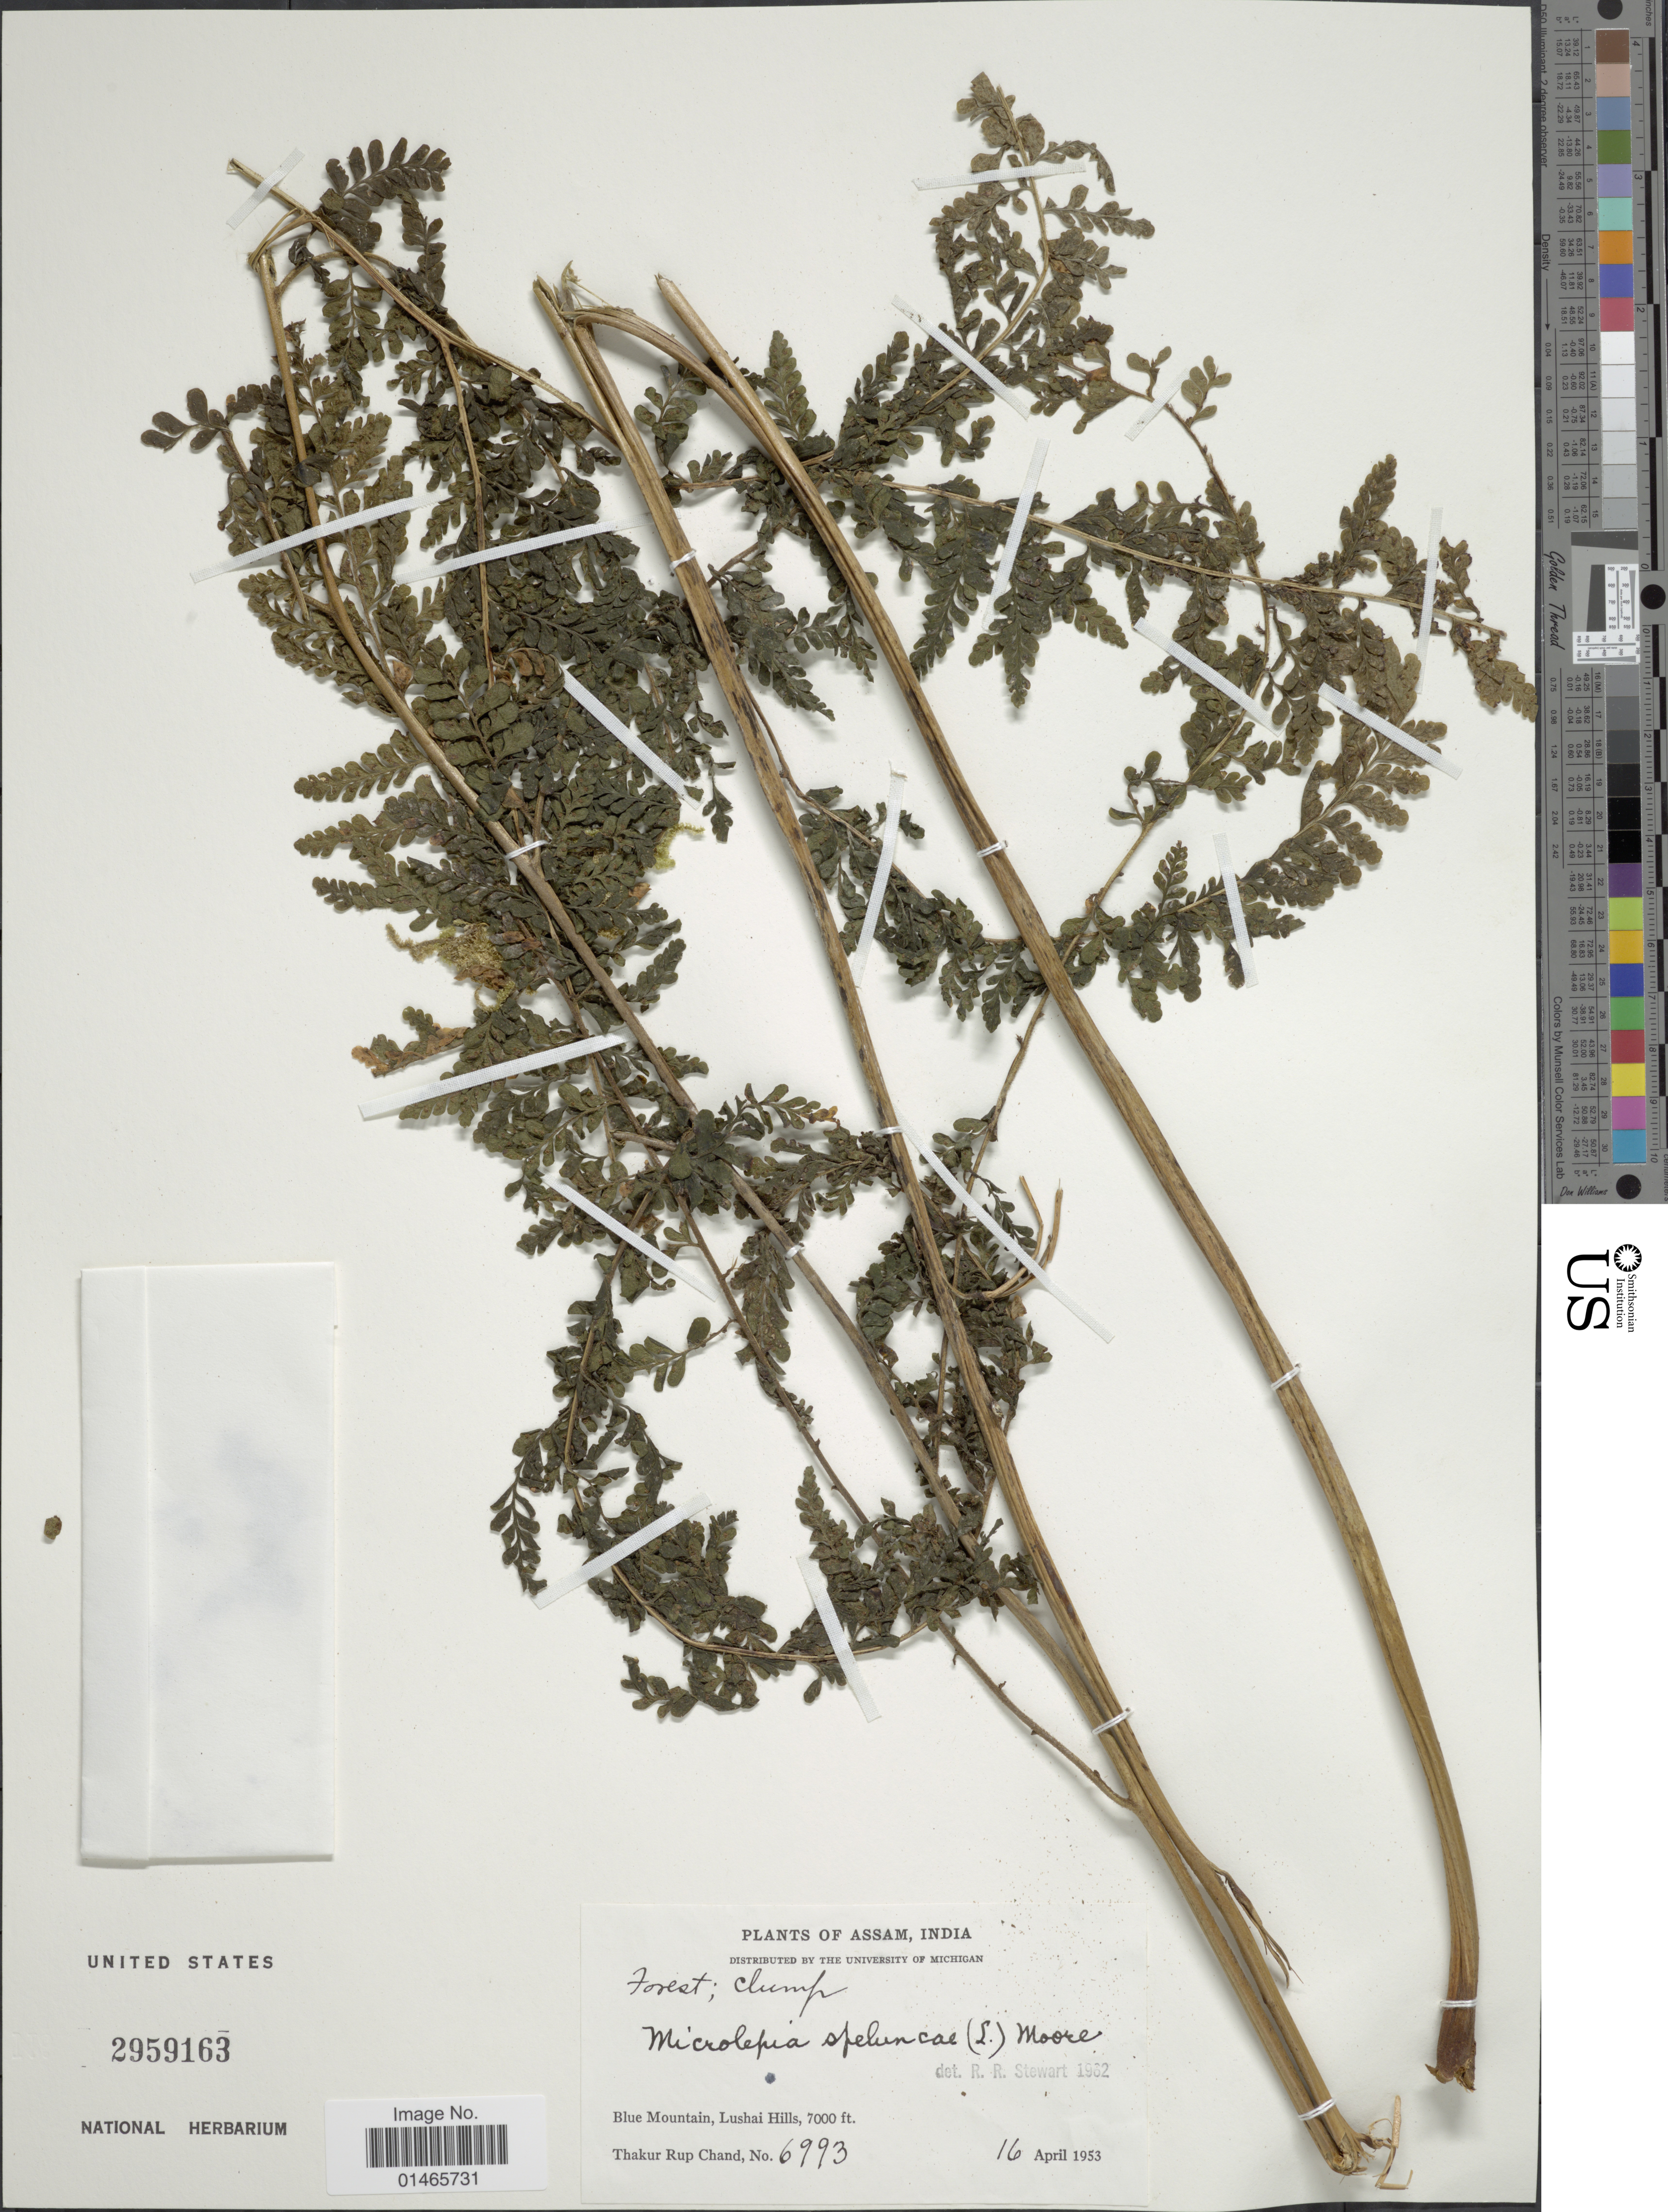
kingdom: Plantae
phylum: Tracheophyta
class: Polypodiopsida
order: Polypodiales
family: Dennstaedtiaceae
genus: Microlepia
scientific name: Microlepia speluncae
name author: (L.) T. Moore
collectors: T. R. Chand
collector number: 6993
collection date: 1953-04-16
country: India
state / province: Assam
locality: Blue Mountain, Lushai Hills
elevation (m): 2134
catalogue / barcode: US 2959163